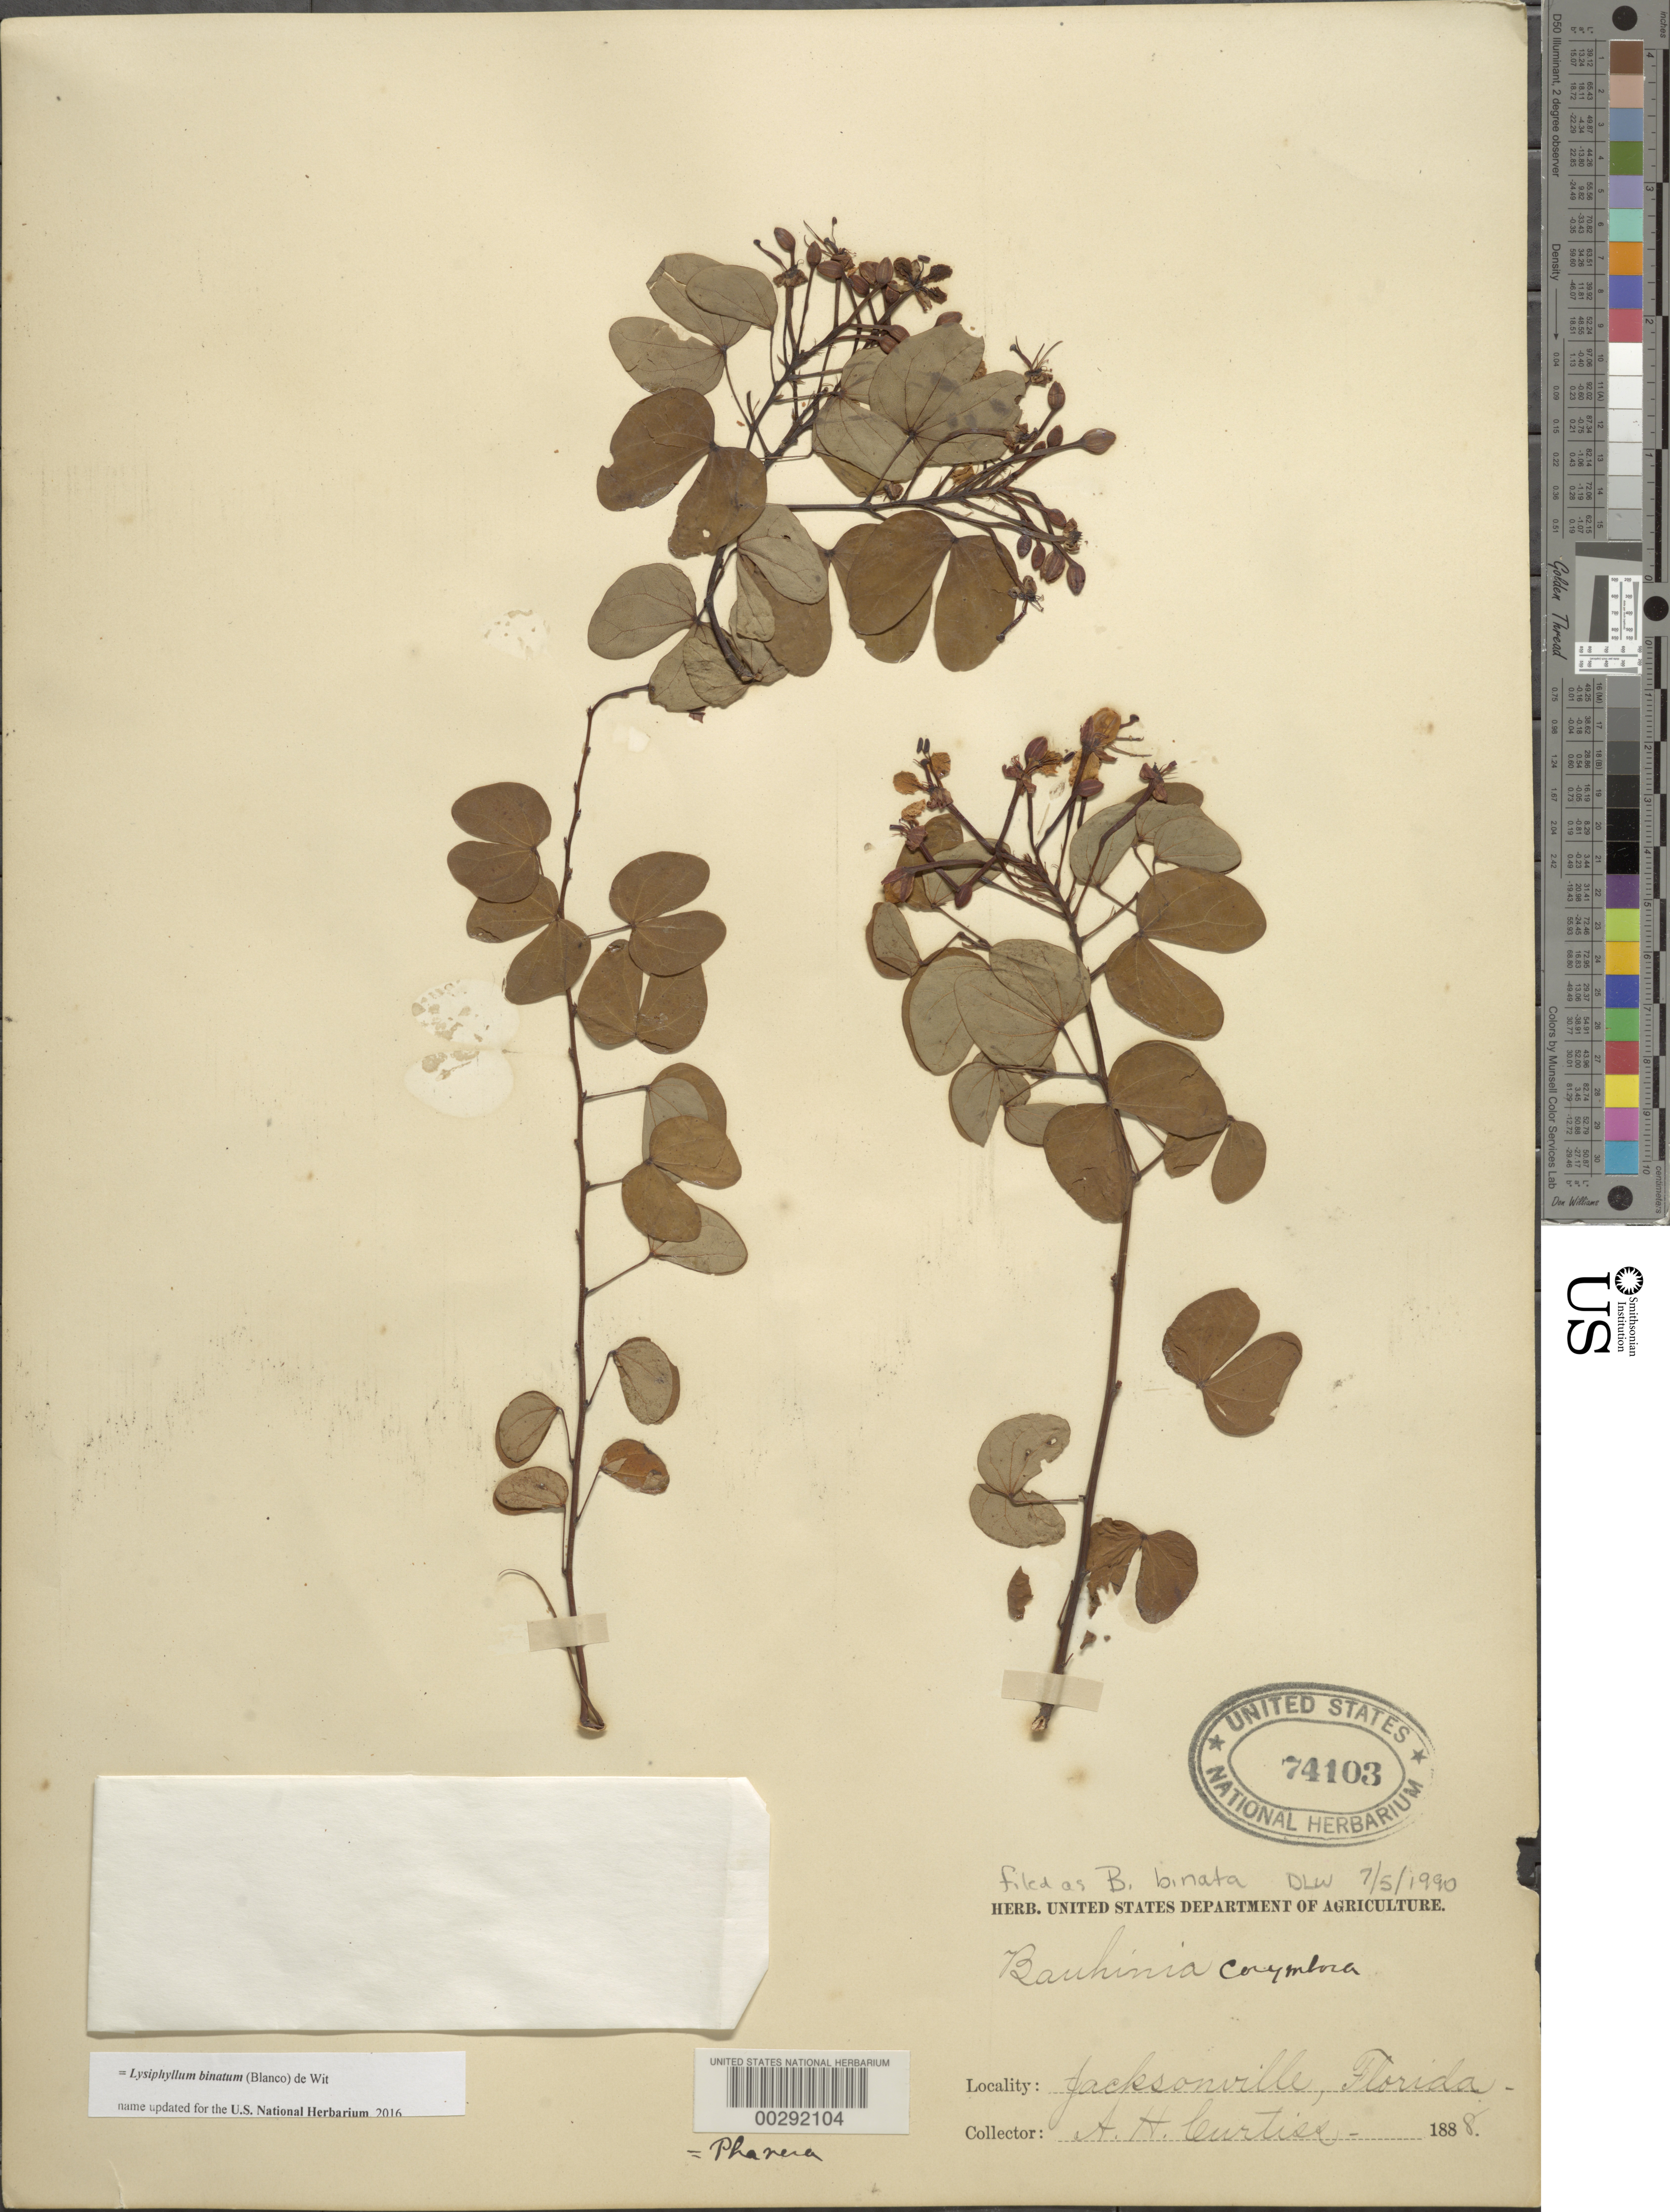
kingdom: Plantae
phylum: Tracheophyta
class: Magnoliopsida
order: Fabales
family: Fabaceae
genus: Tessmannia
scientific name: Tessmannia dewildemaniana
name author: Harms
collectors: A. H. Curtiss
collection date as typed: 1888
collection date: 1888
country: United States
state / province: Florida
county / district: Duval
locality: Jacksonville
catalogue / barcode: US 74103